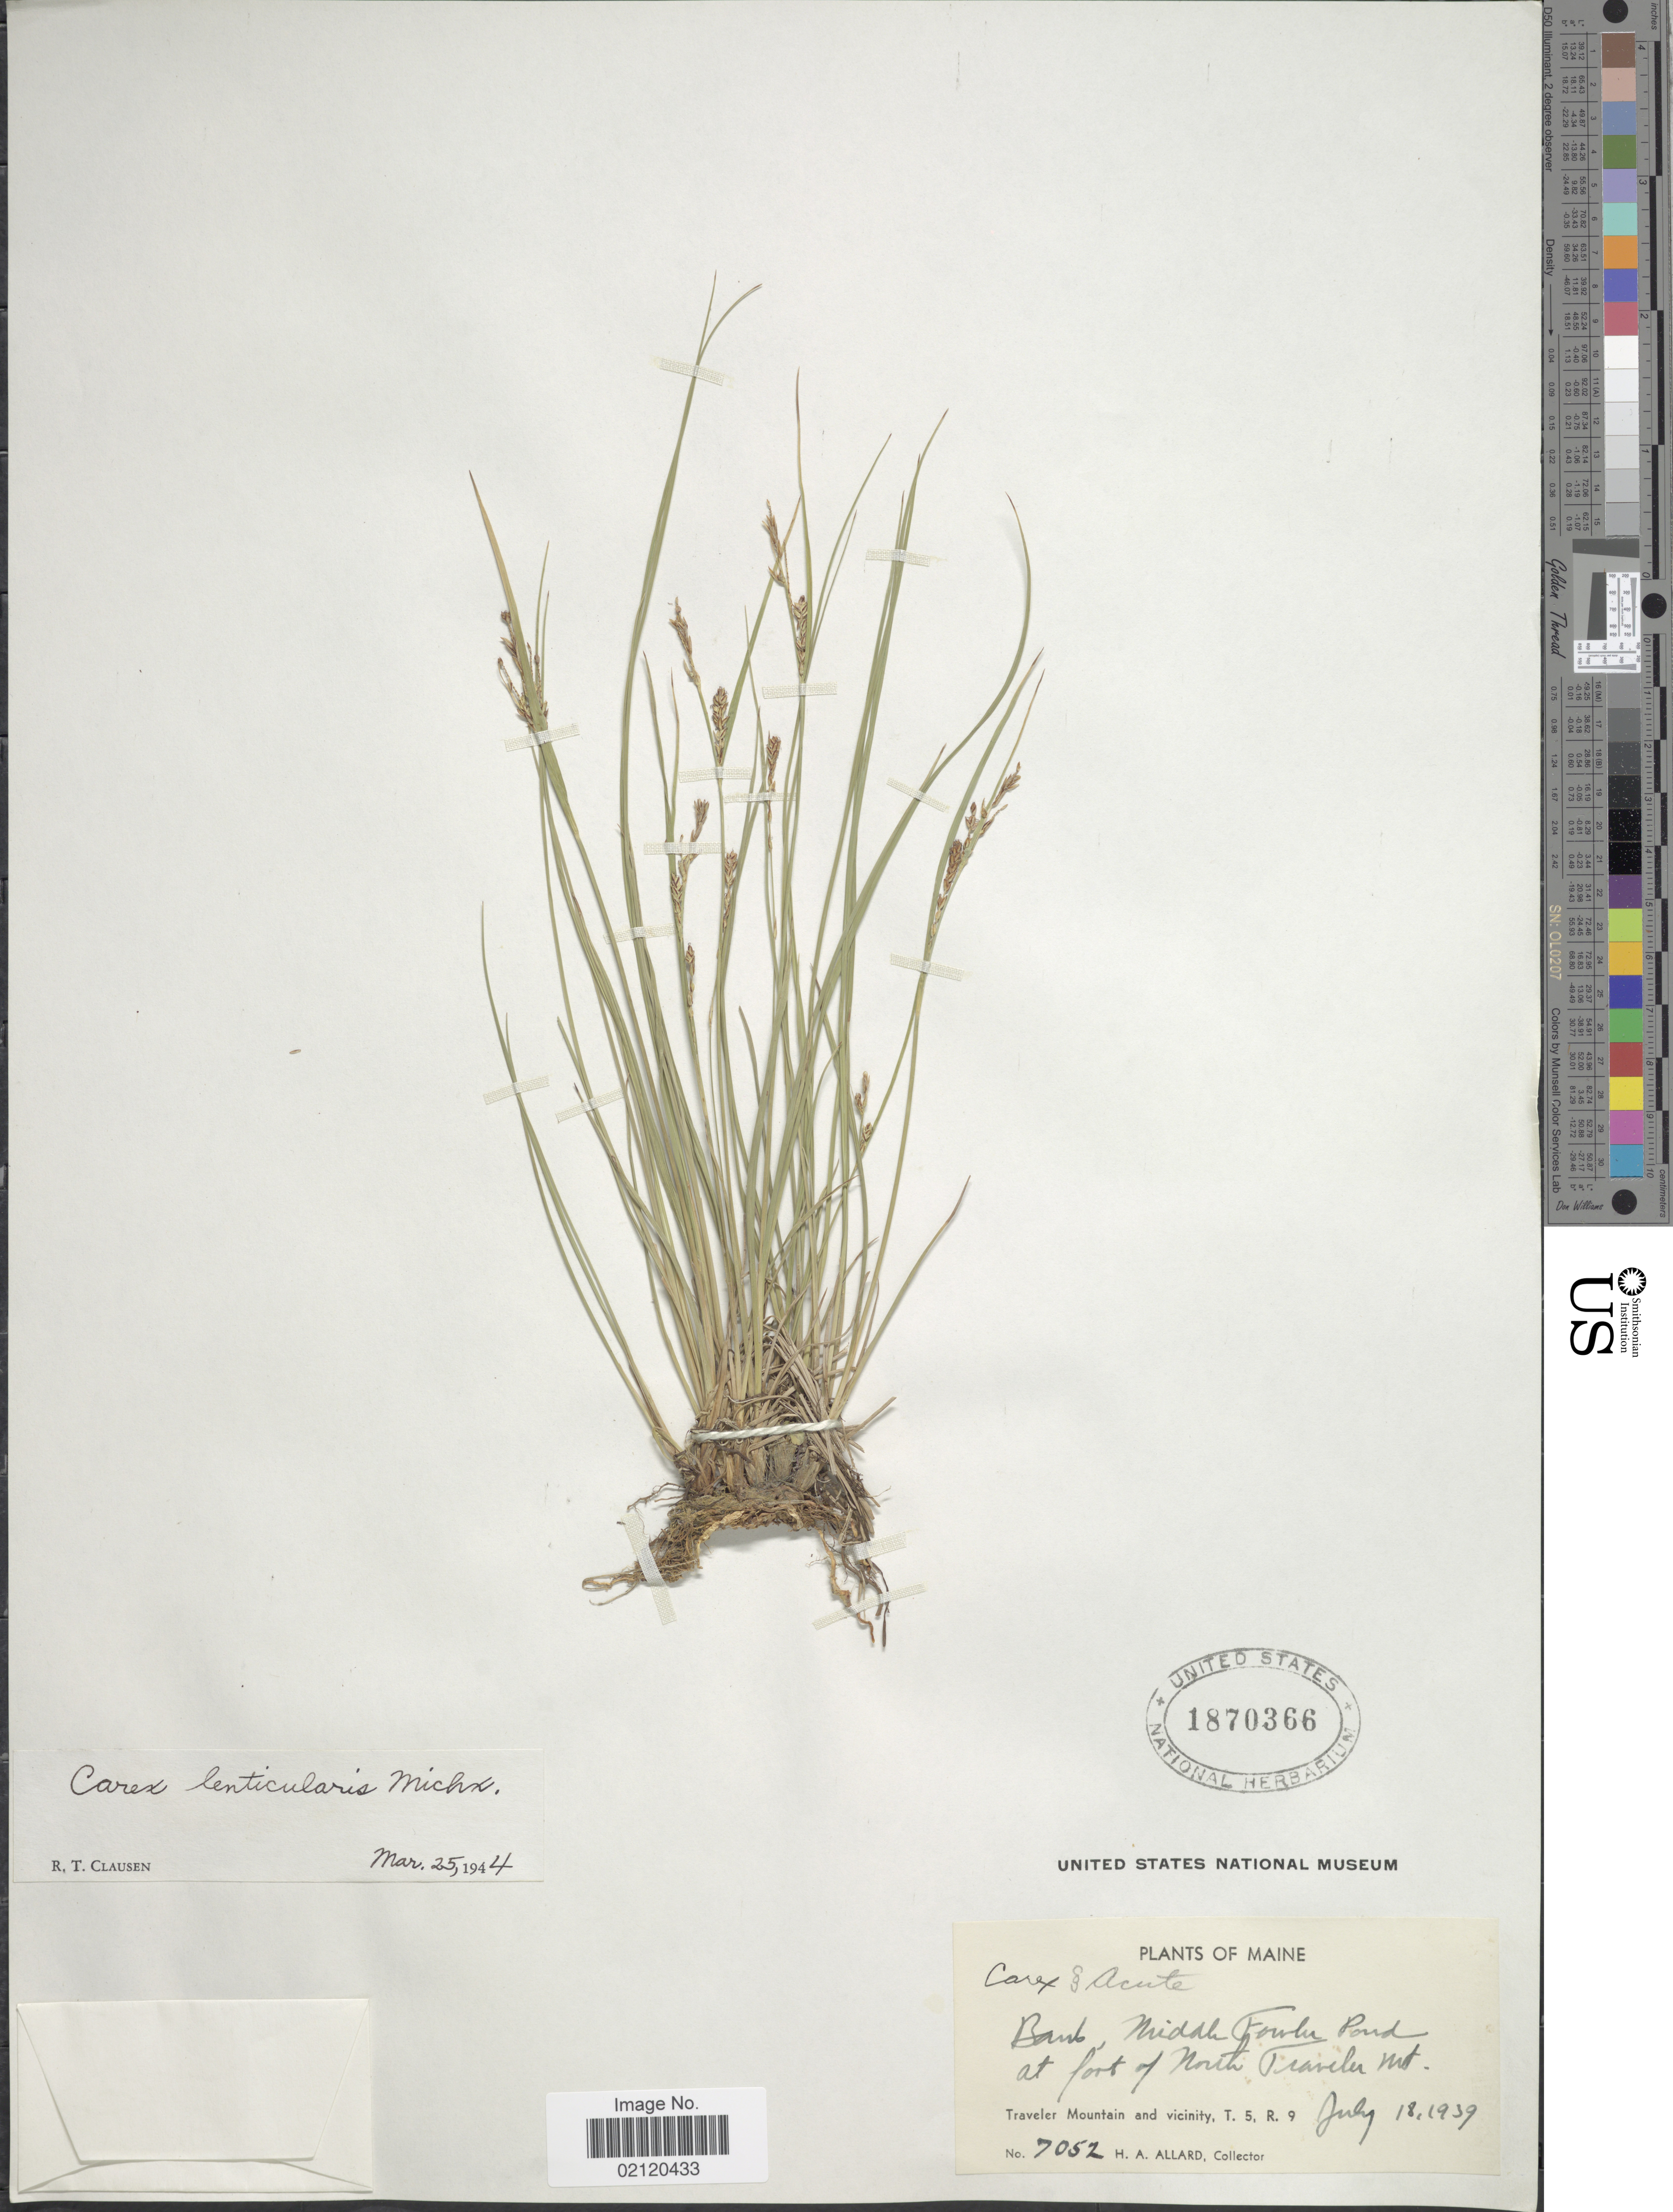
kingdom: Plantae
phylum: Tracheophyta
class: Liliopsida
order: Poales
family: Cyperaceae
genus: Carex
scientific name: Carex lenticularis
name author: Michx.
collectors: H. A. Allard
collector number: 7052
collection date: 1939-07-18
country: United States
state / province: Maine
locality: Bank, Middle Fowler Pond at fort of North Traveler Mt., Traveler Mountain and vicinity, T5 R9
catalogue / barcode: US 1870366